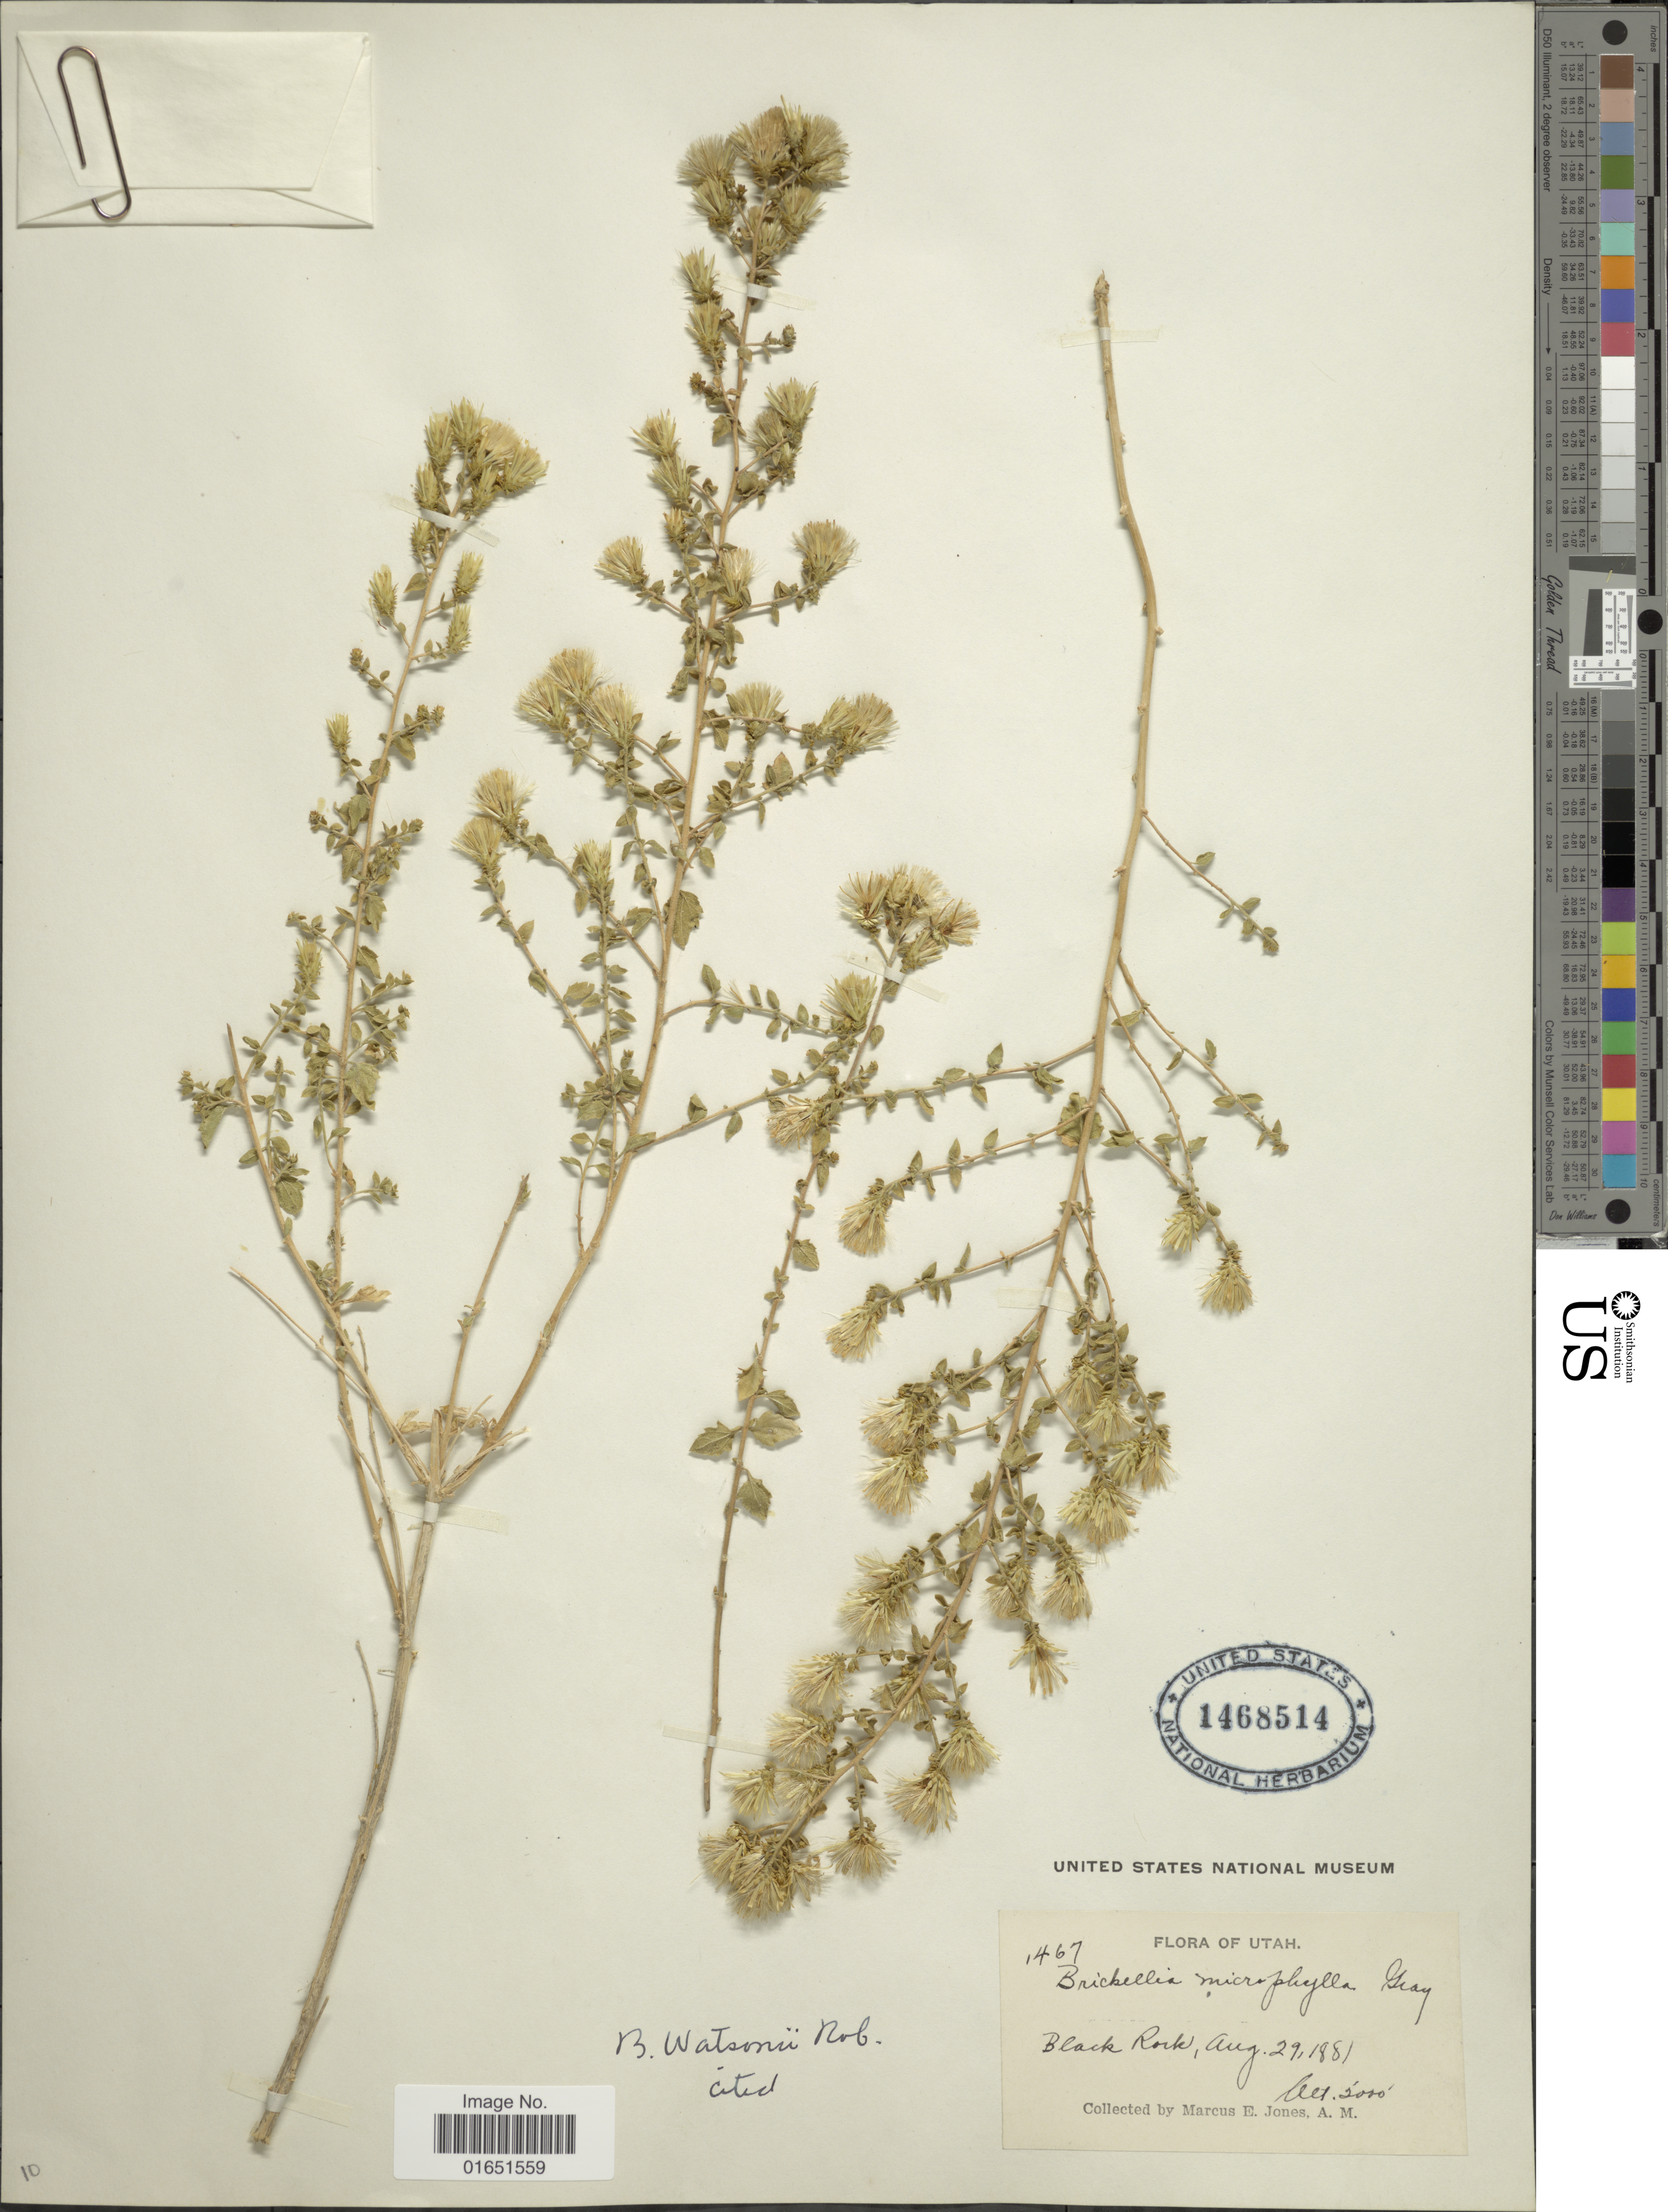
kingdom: Plantae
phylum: Tracheophyta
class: Magnoliopsida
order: Asterales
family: Asteraceae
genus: Brickellia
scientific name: Brickellia watsonii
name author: B.L. Rob.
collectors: M. E. Jones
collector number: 1467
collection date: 1881-08-29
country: United States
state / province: Utah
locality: Black Rock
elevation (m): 1524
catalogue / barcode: US 1468514